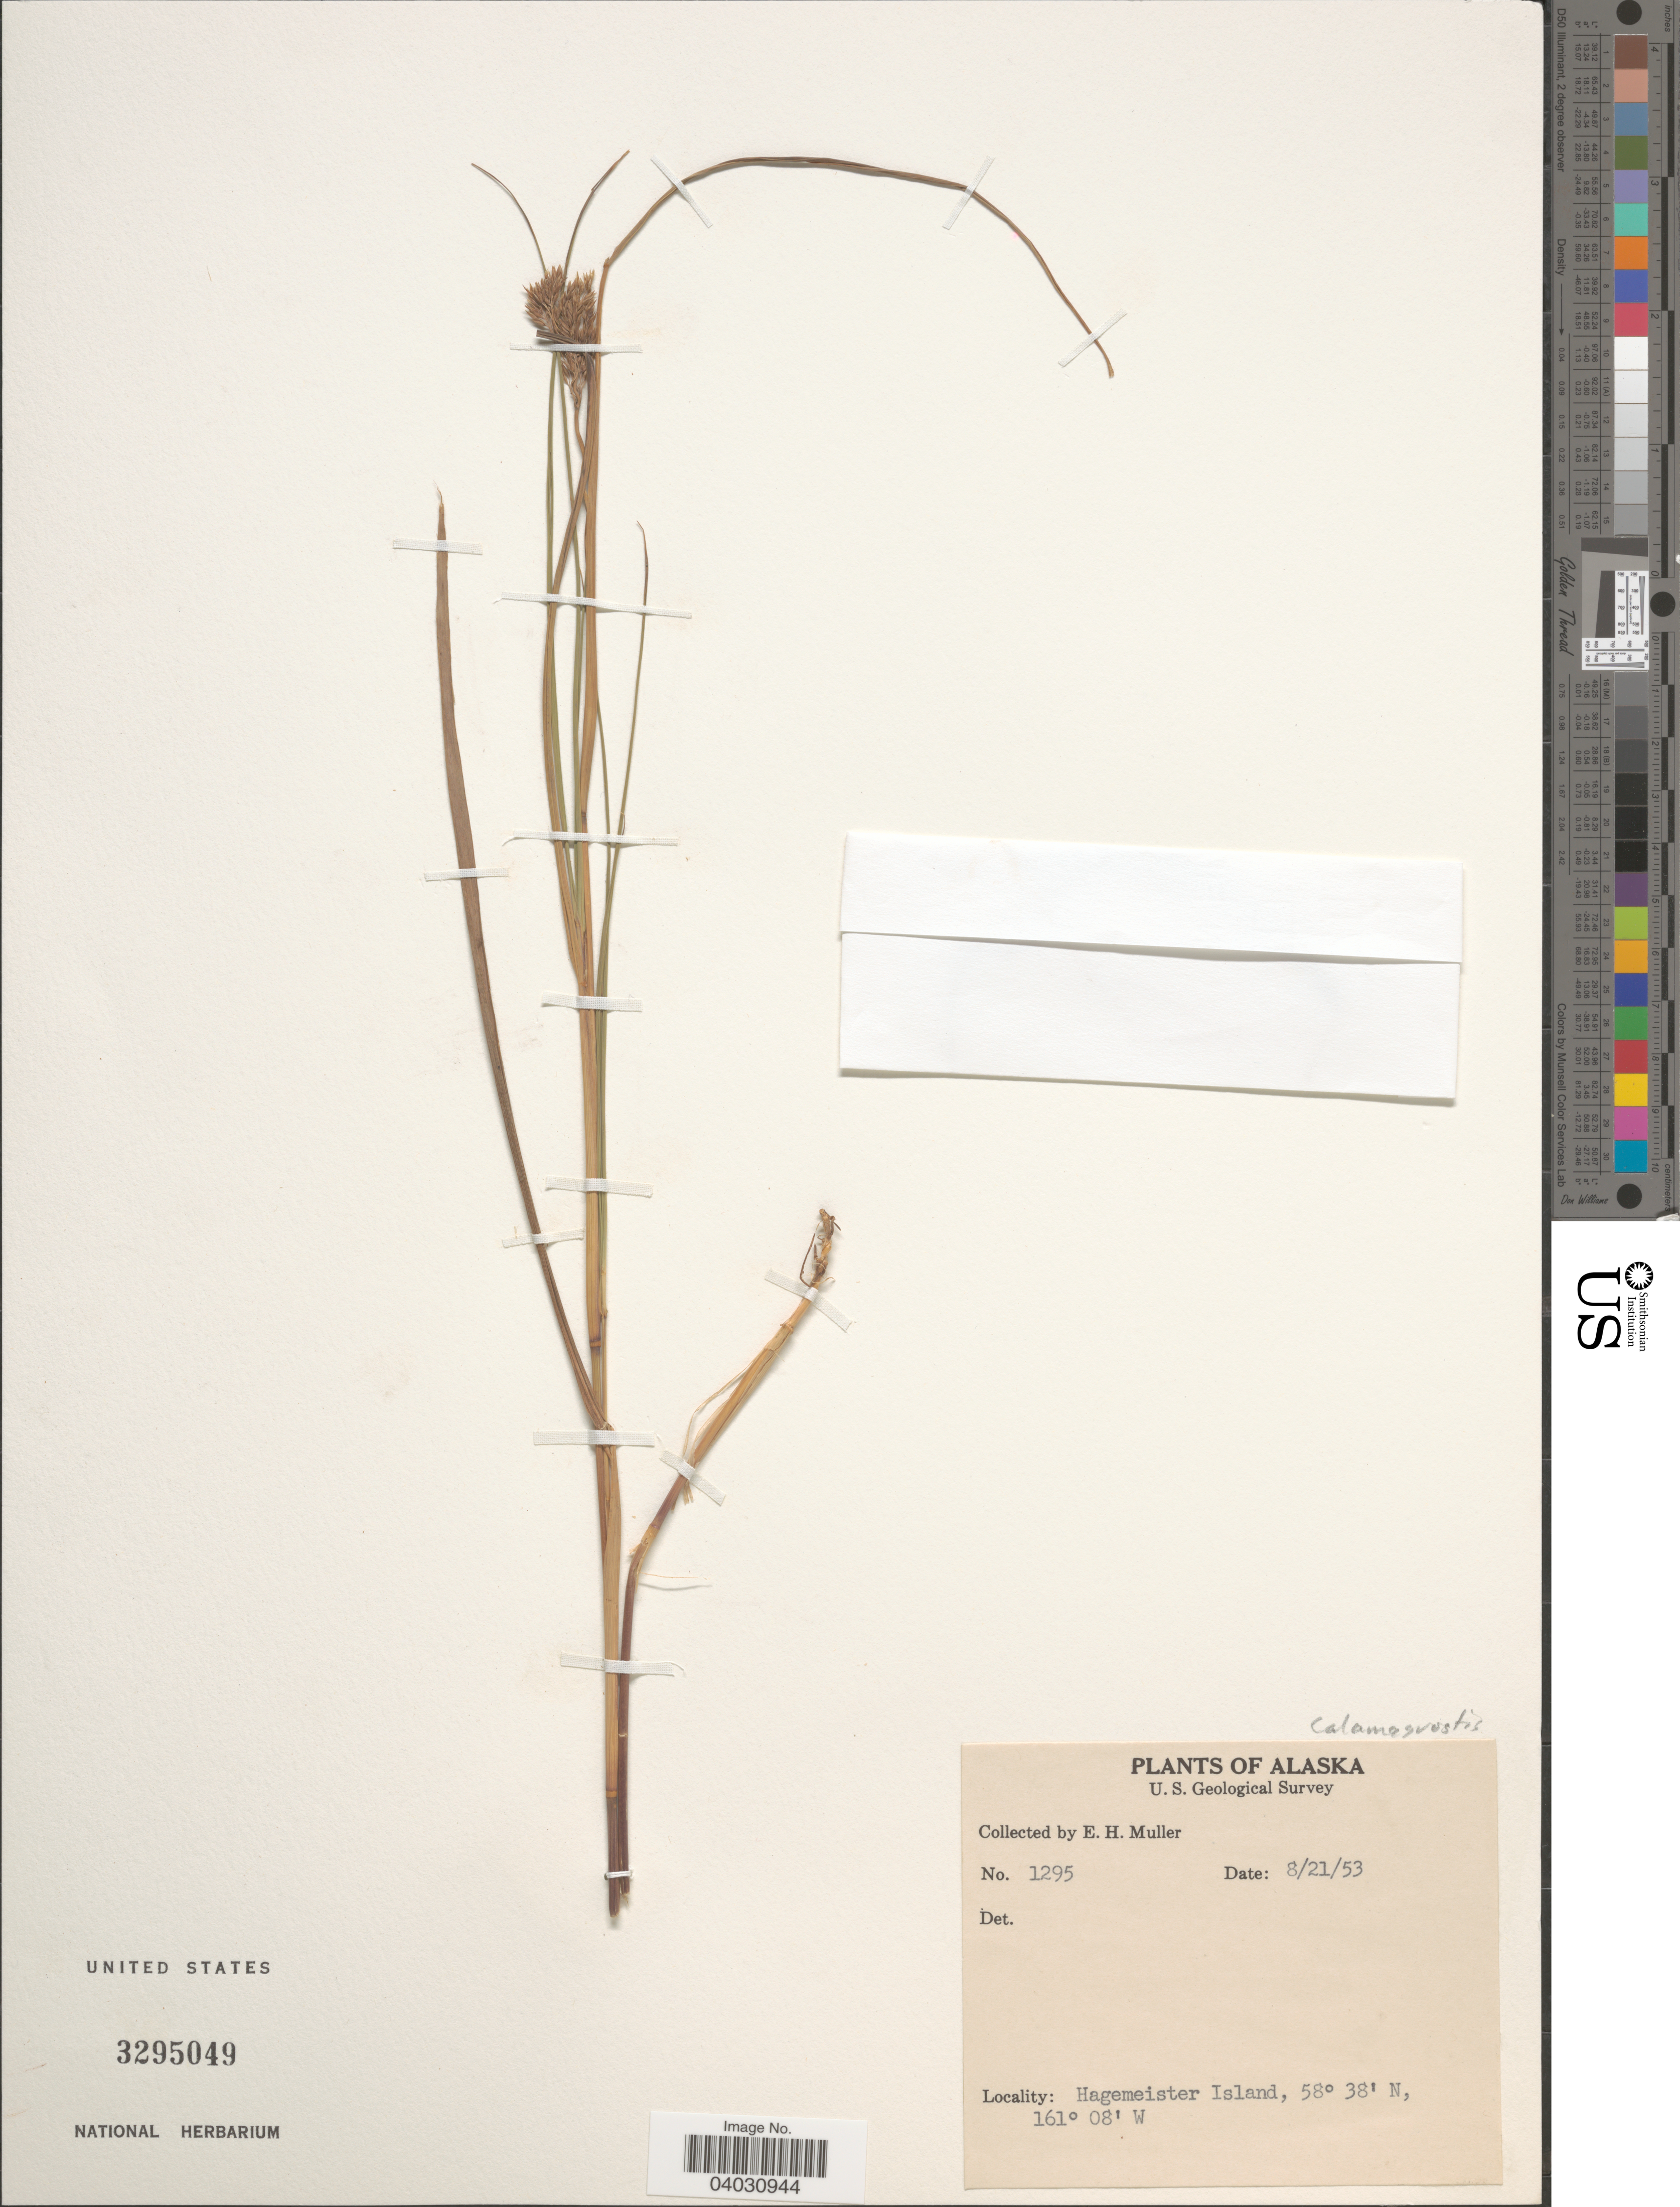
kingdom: Plantae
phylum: Tracheophyta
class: Liliopsida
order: Poales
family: Poaceae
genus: Calamagrostis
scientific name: Calamagrostis sp.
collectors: E. H. Muller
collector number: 1295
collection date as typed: Transcribed d/m/y: 21/8/53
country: United States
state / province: Alaska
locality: Hagemeister Island.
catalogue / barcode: US 3295049